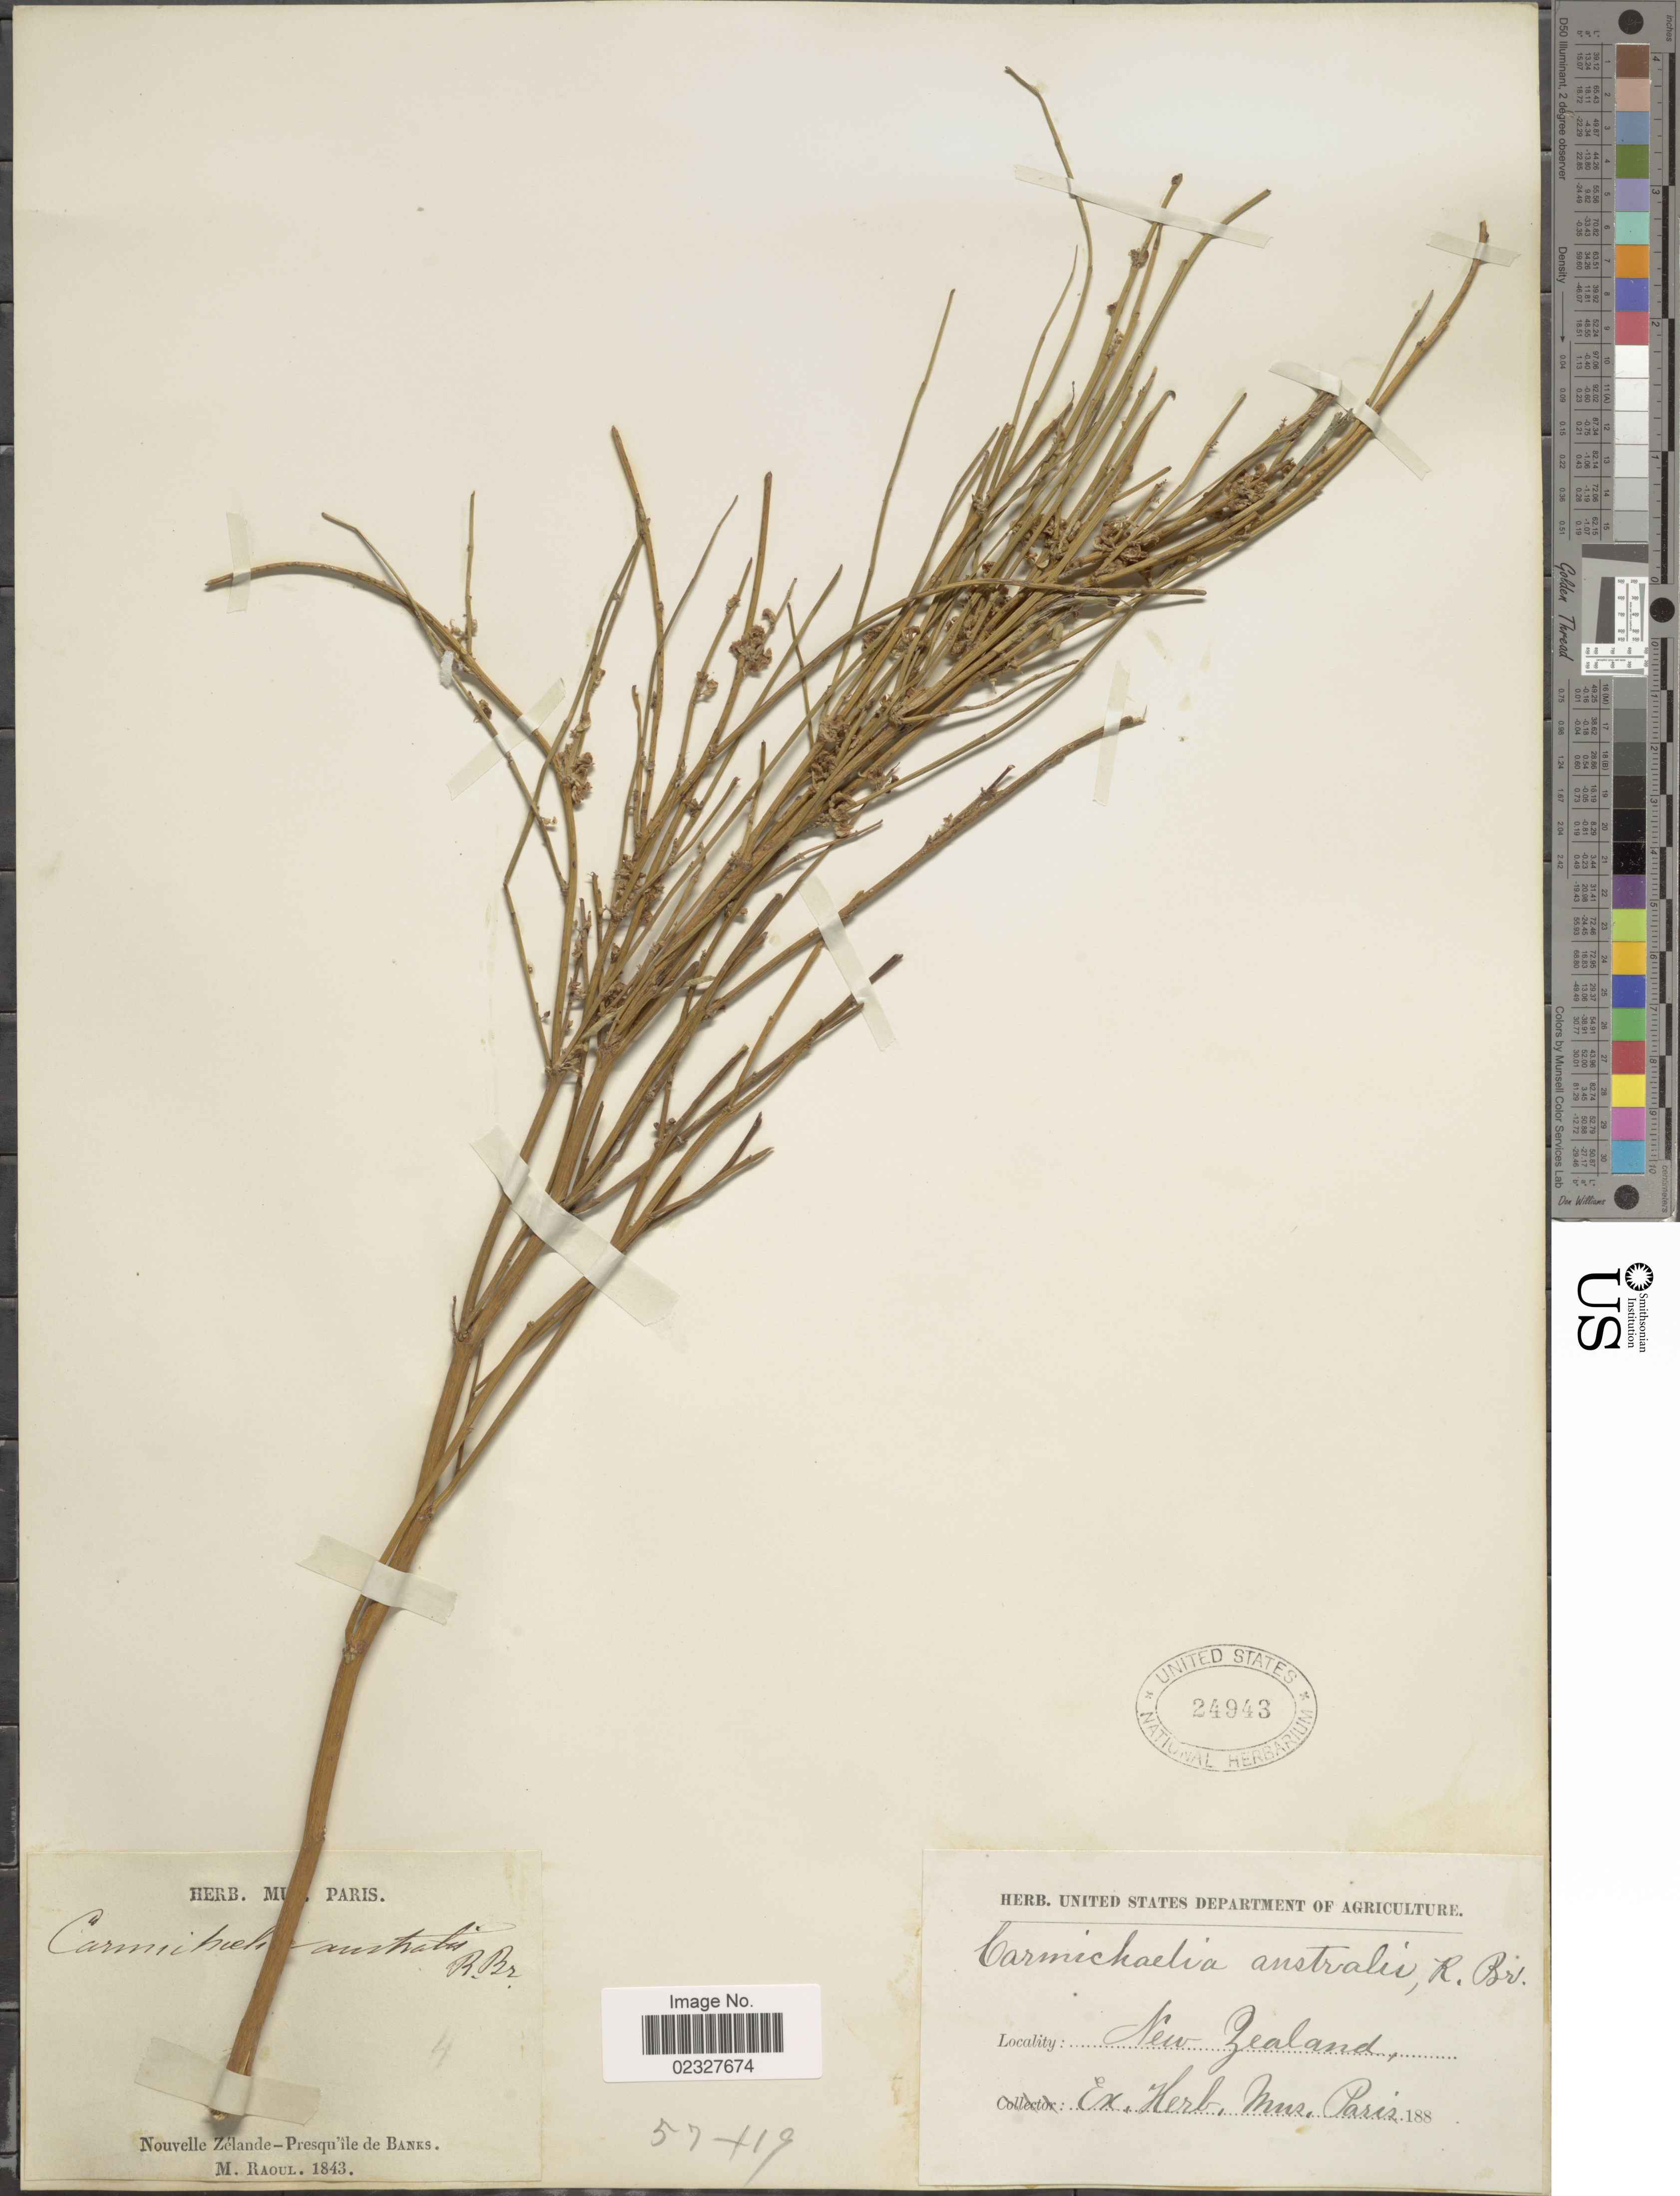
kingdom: Plantae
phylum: Tracheophyta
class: Magnoliopsida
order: Fabales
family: Fabaceae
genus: Carmichaelia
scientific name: Carmichaelia australis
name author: R. Br.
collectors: M. Raoul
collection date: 1843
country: New Zealand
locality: New Zealand, - Presqu'ile de Banes.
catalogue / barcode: US 24943